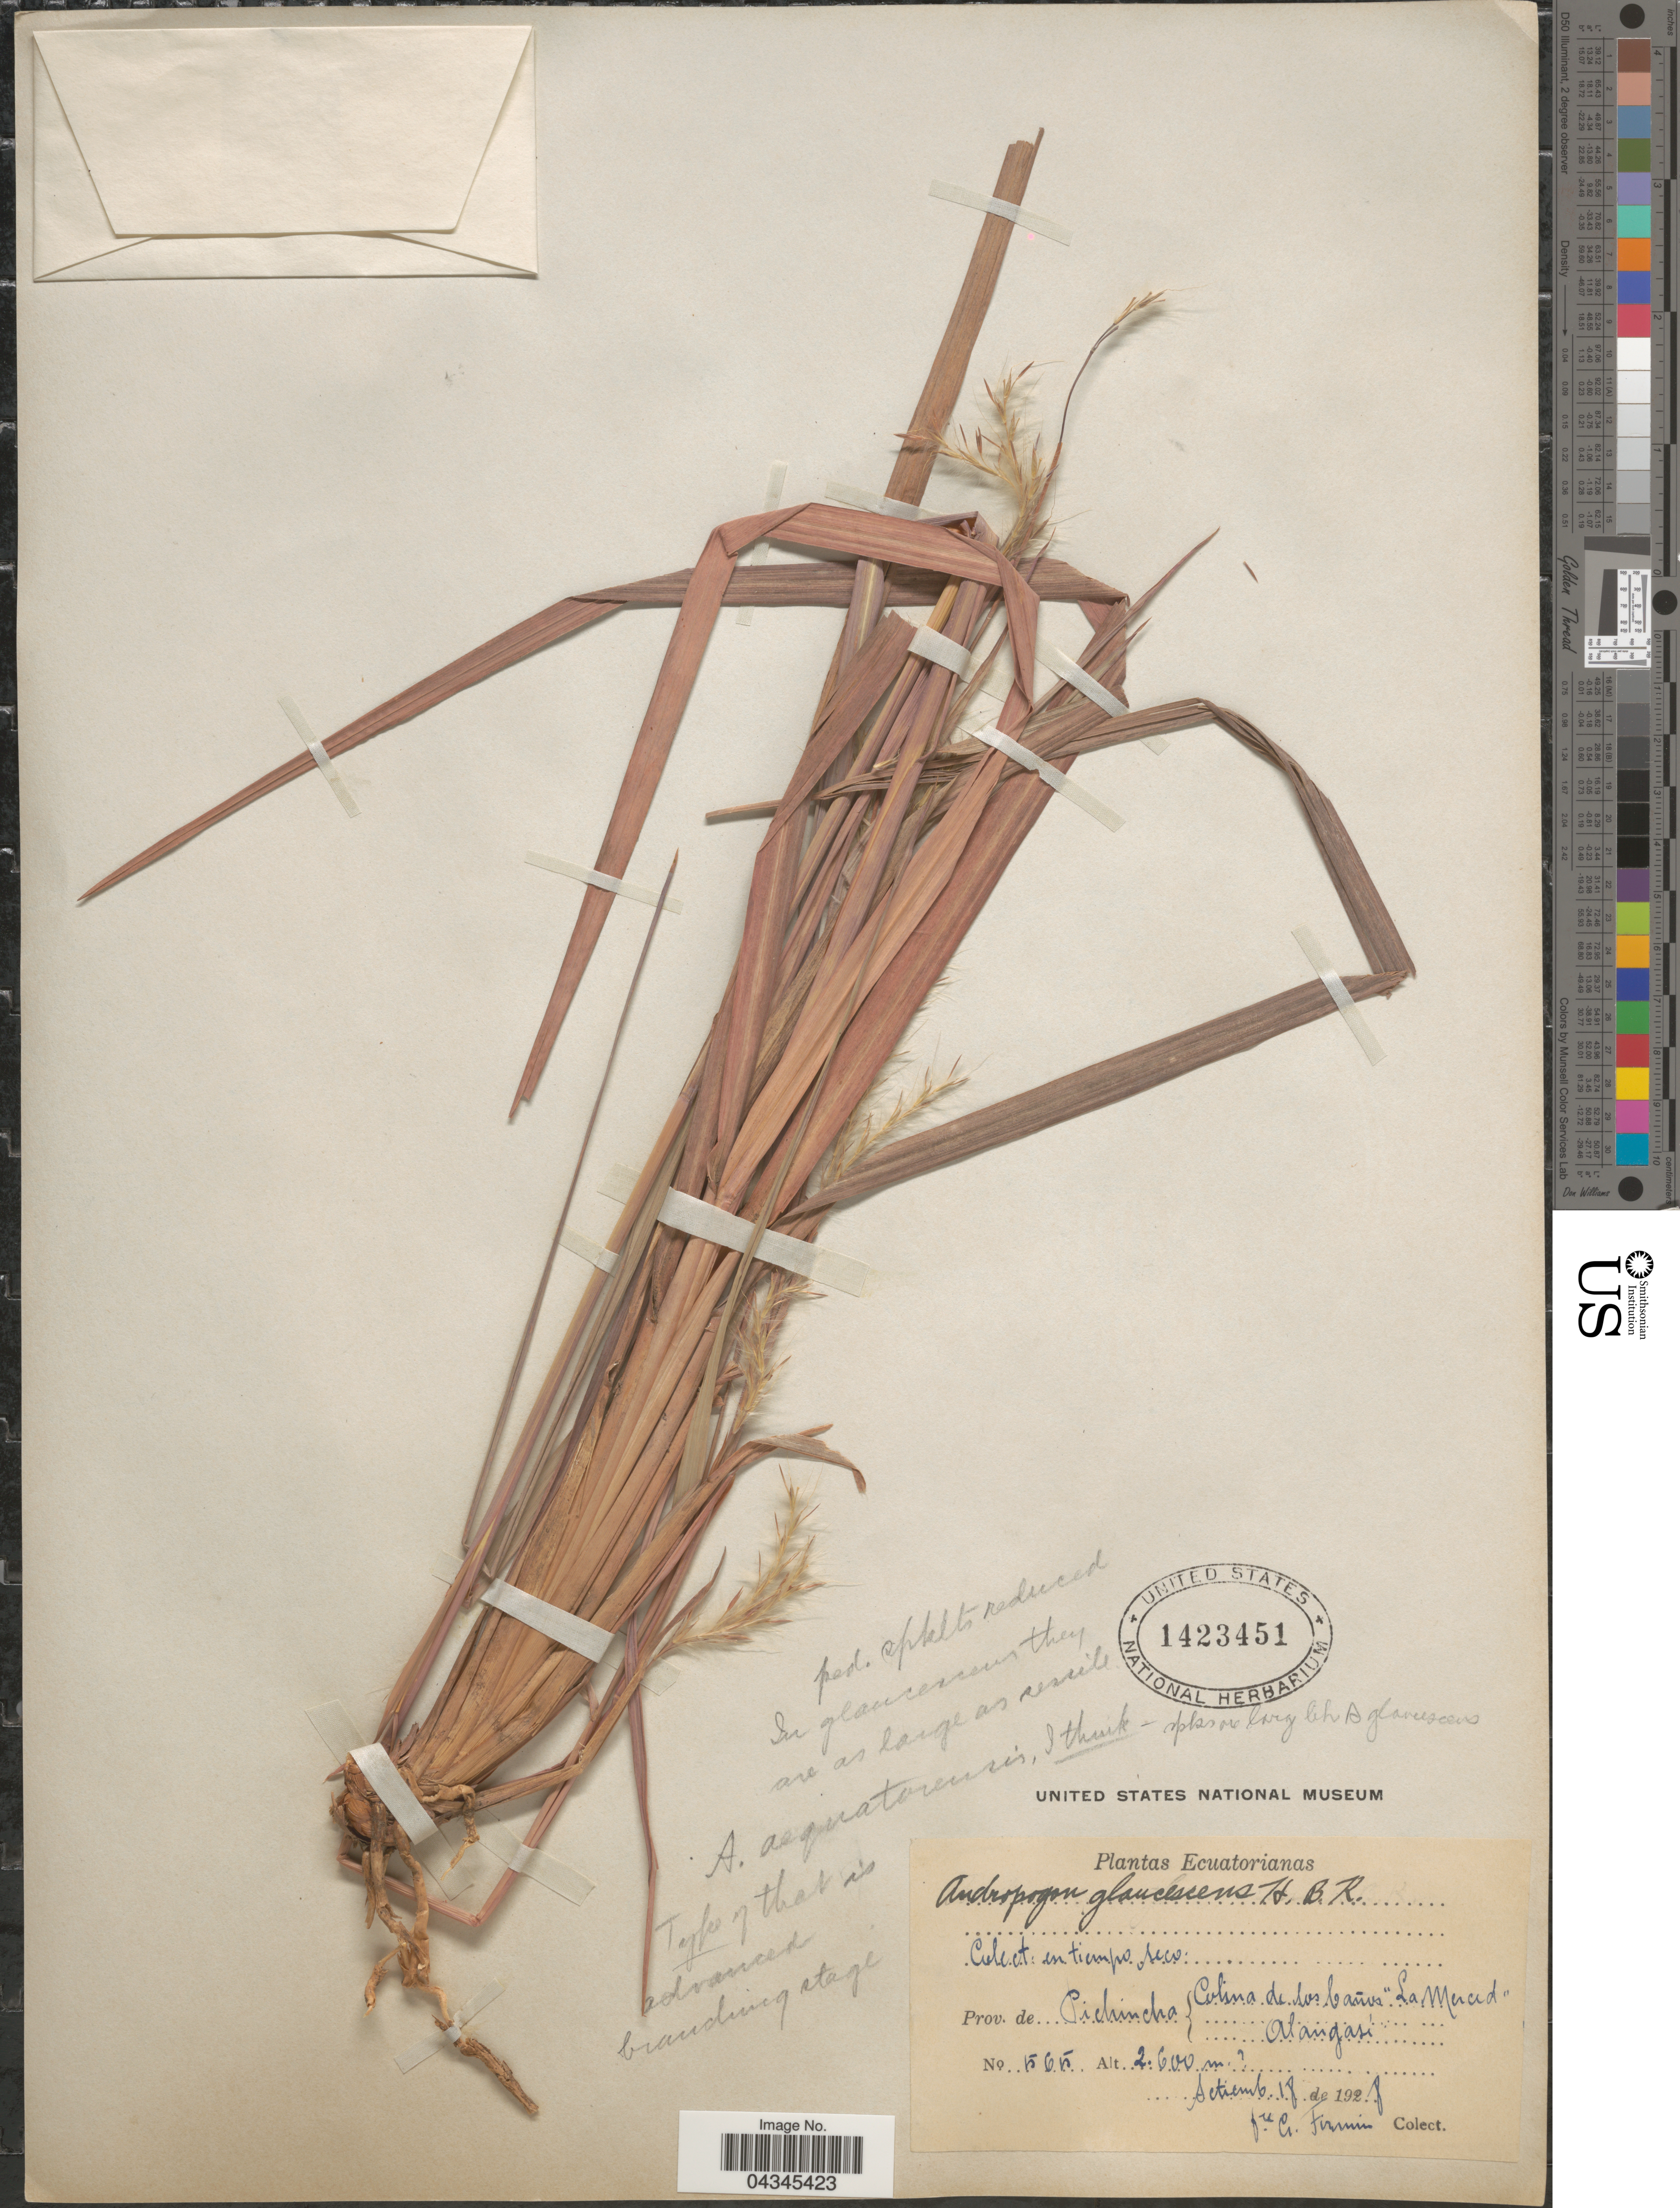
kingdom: Plantae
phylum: Tracheophyta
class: Liliopsida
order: Poales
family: Poaceae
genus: Andropogon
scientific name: Andropogon glaucescens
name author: Kunth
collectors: F. Firmin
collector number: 565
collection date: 1928-09-18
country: Ecuador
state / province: Pichincha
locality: Colina de los baños "La Merced". Alangasí.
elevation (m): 2600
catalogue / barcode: US 1423451